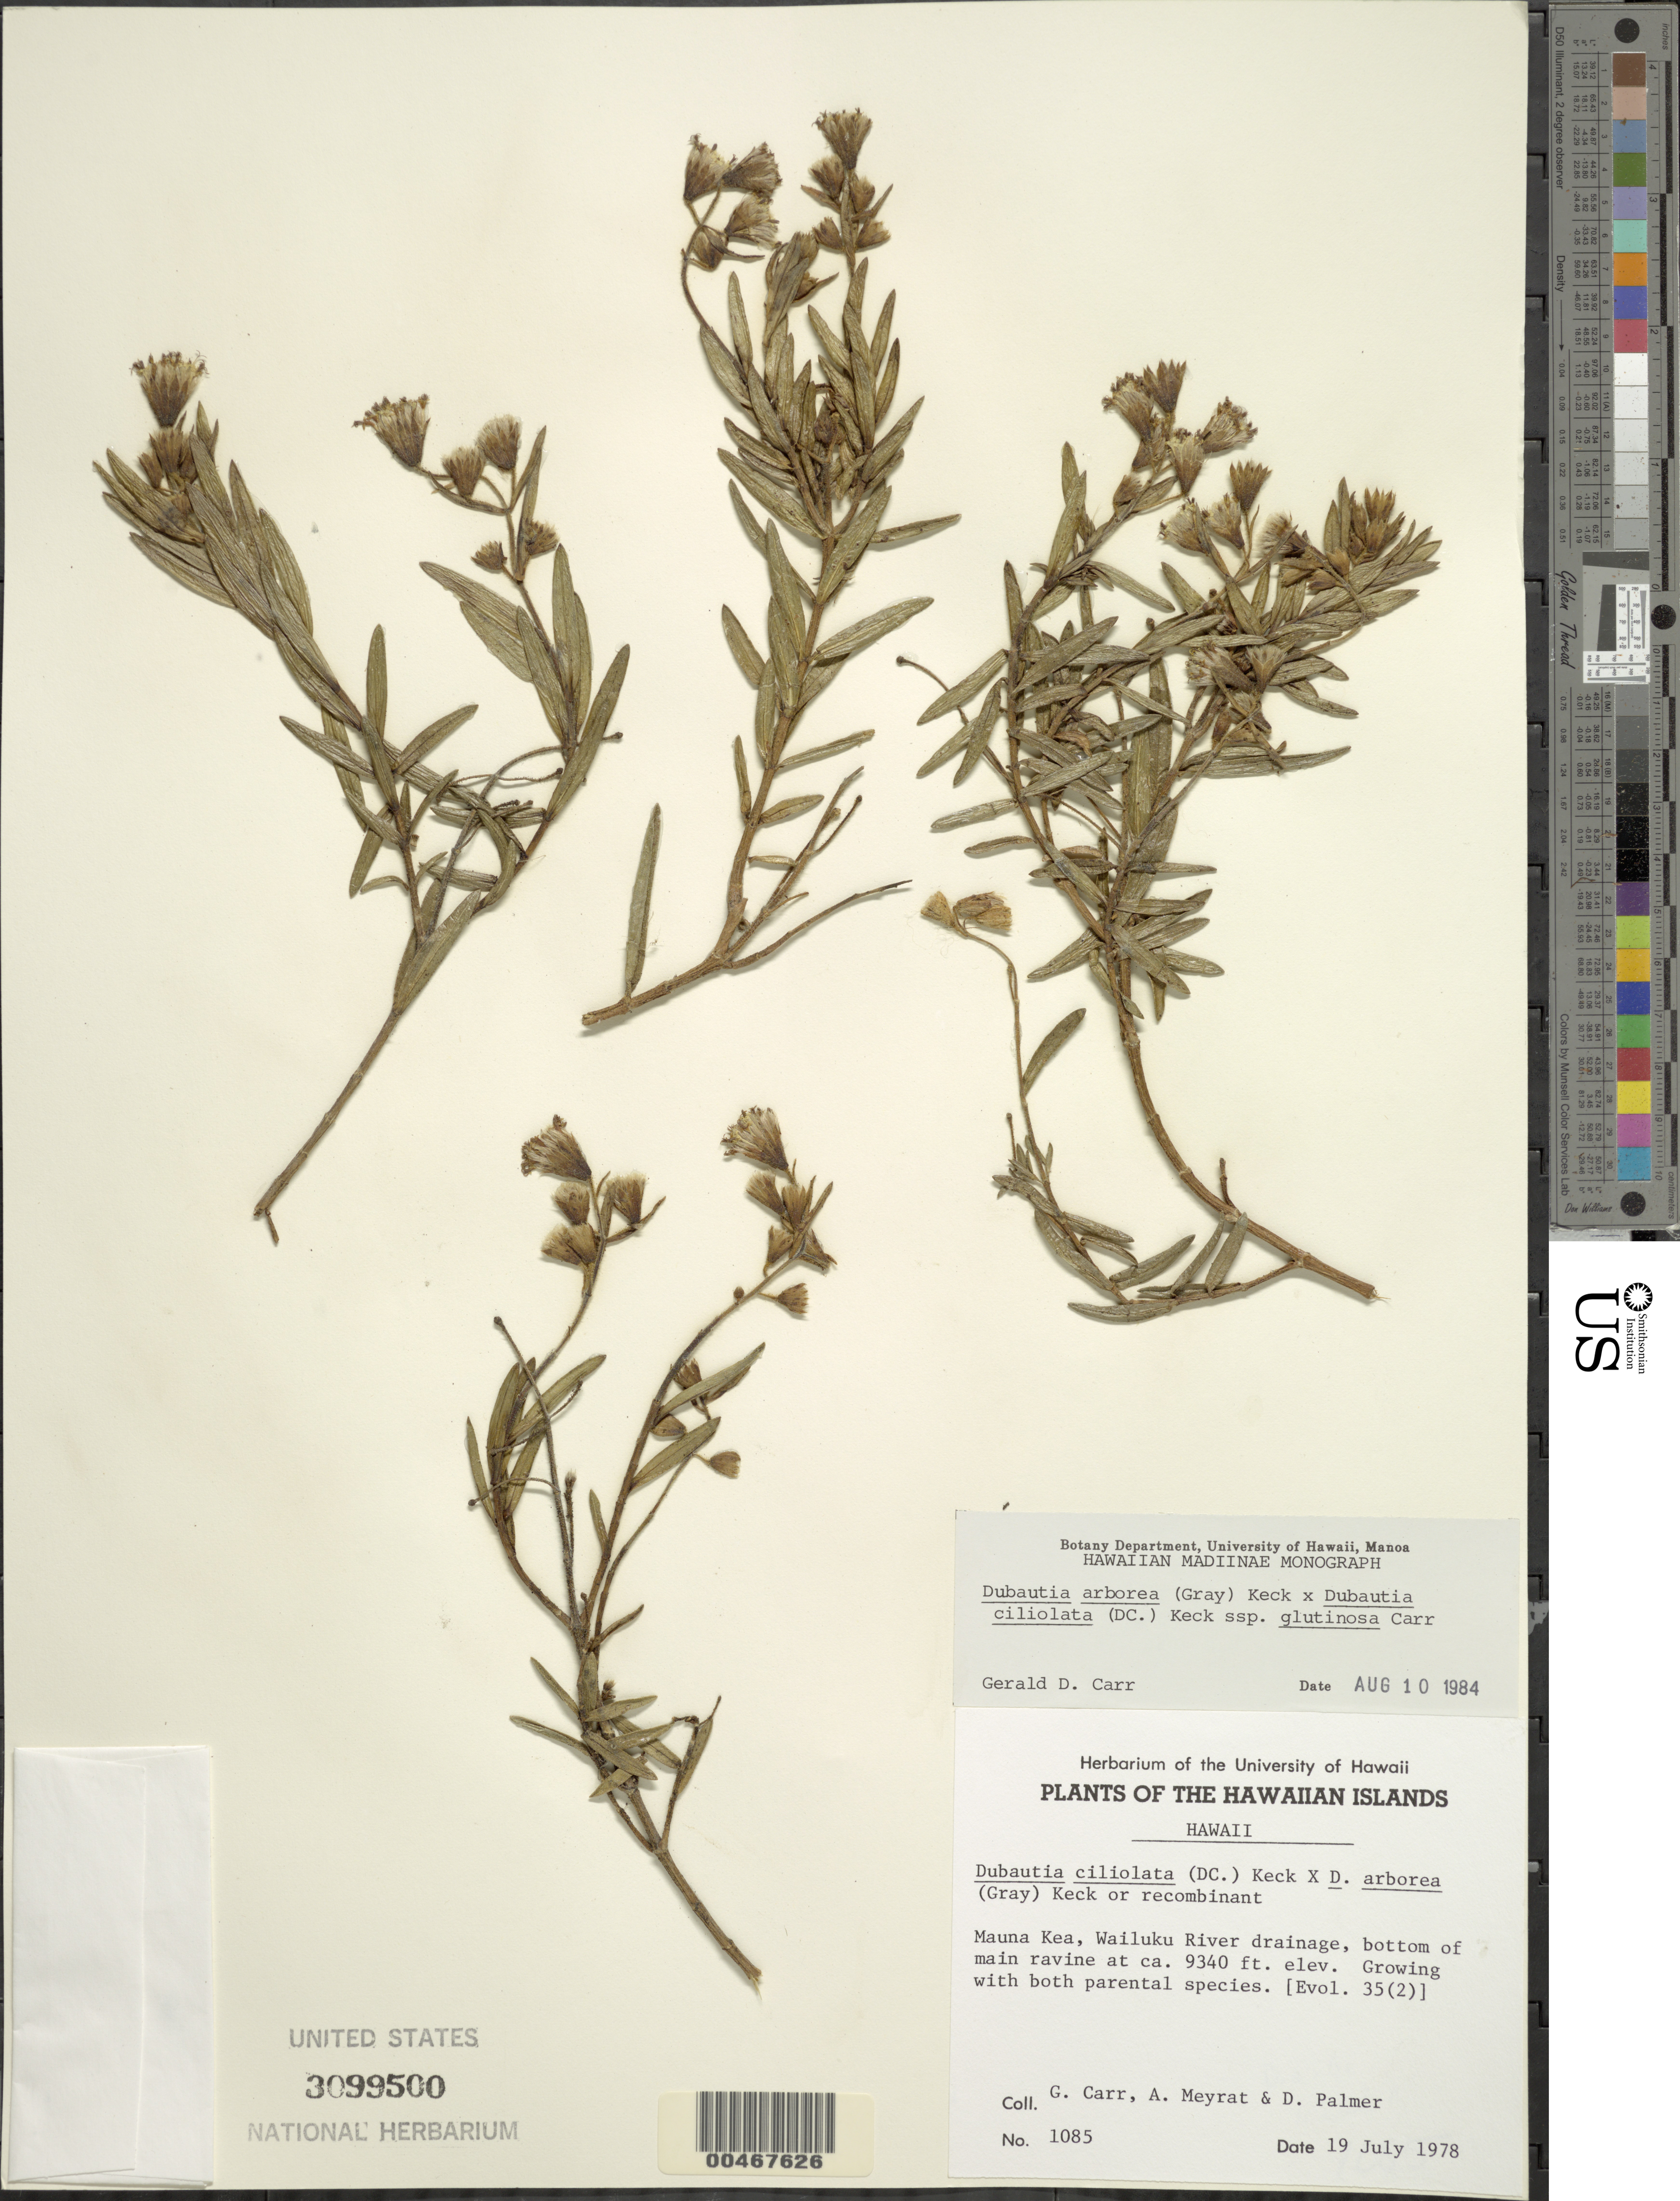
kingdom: Plantae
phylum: Tracheophyta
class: Magnoliopsida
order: Asterales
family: Asteraceae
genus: Dubautia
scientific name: Dubautia arborea x D. ciliolata var. glutinosa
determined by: Carr, G. D.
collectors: G. D. Carr, A. Meyrat & D. Palmer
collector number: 1085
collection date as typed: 19 Jul 1978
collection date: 1978-07-19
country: United States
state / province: Hawaii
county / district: Hawaii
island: Hawaii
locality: Mauna Kea, Wailuku River drainage, bottom of main ravine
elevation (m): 2847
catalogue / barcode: US 3099500